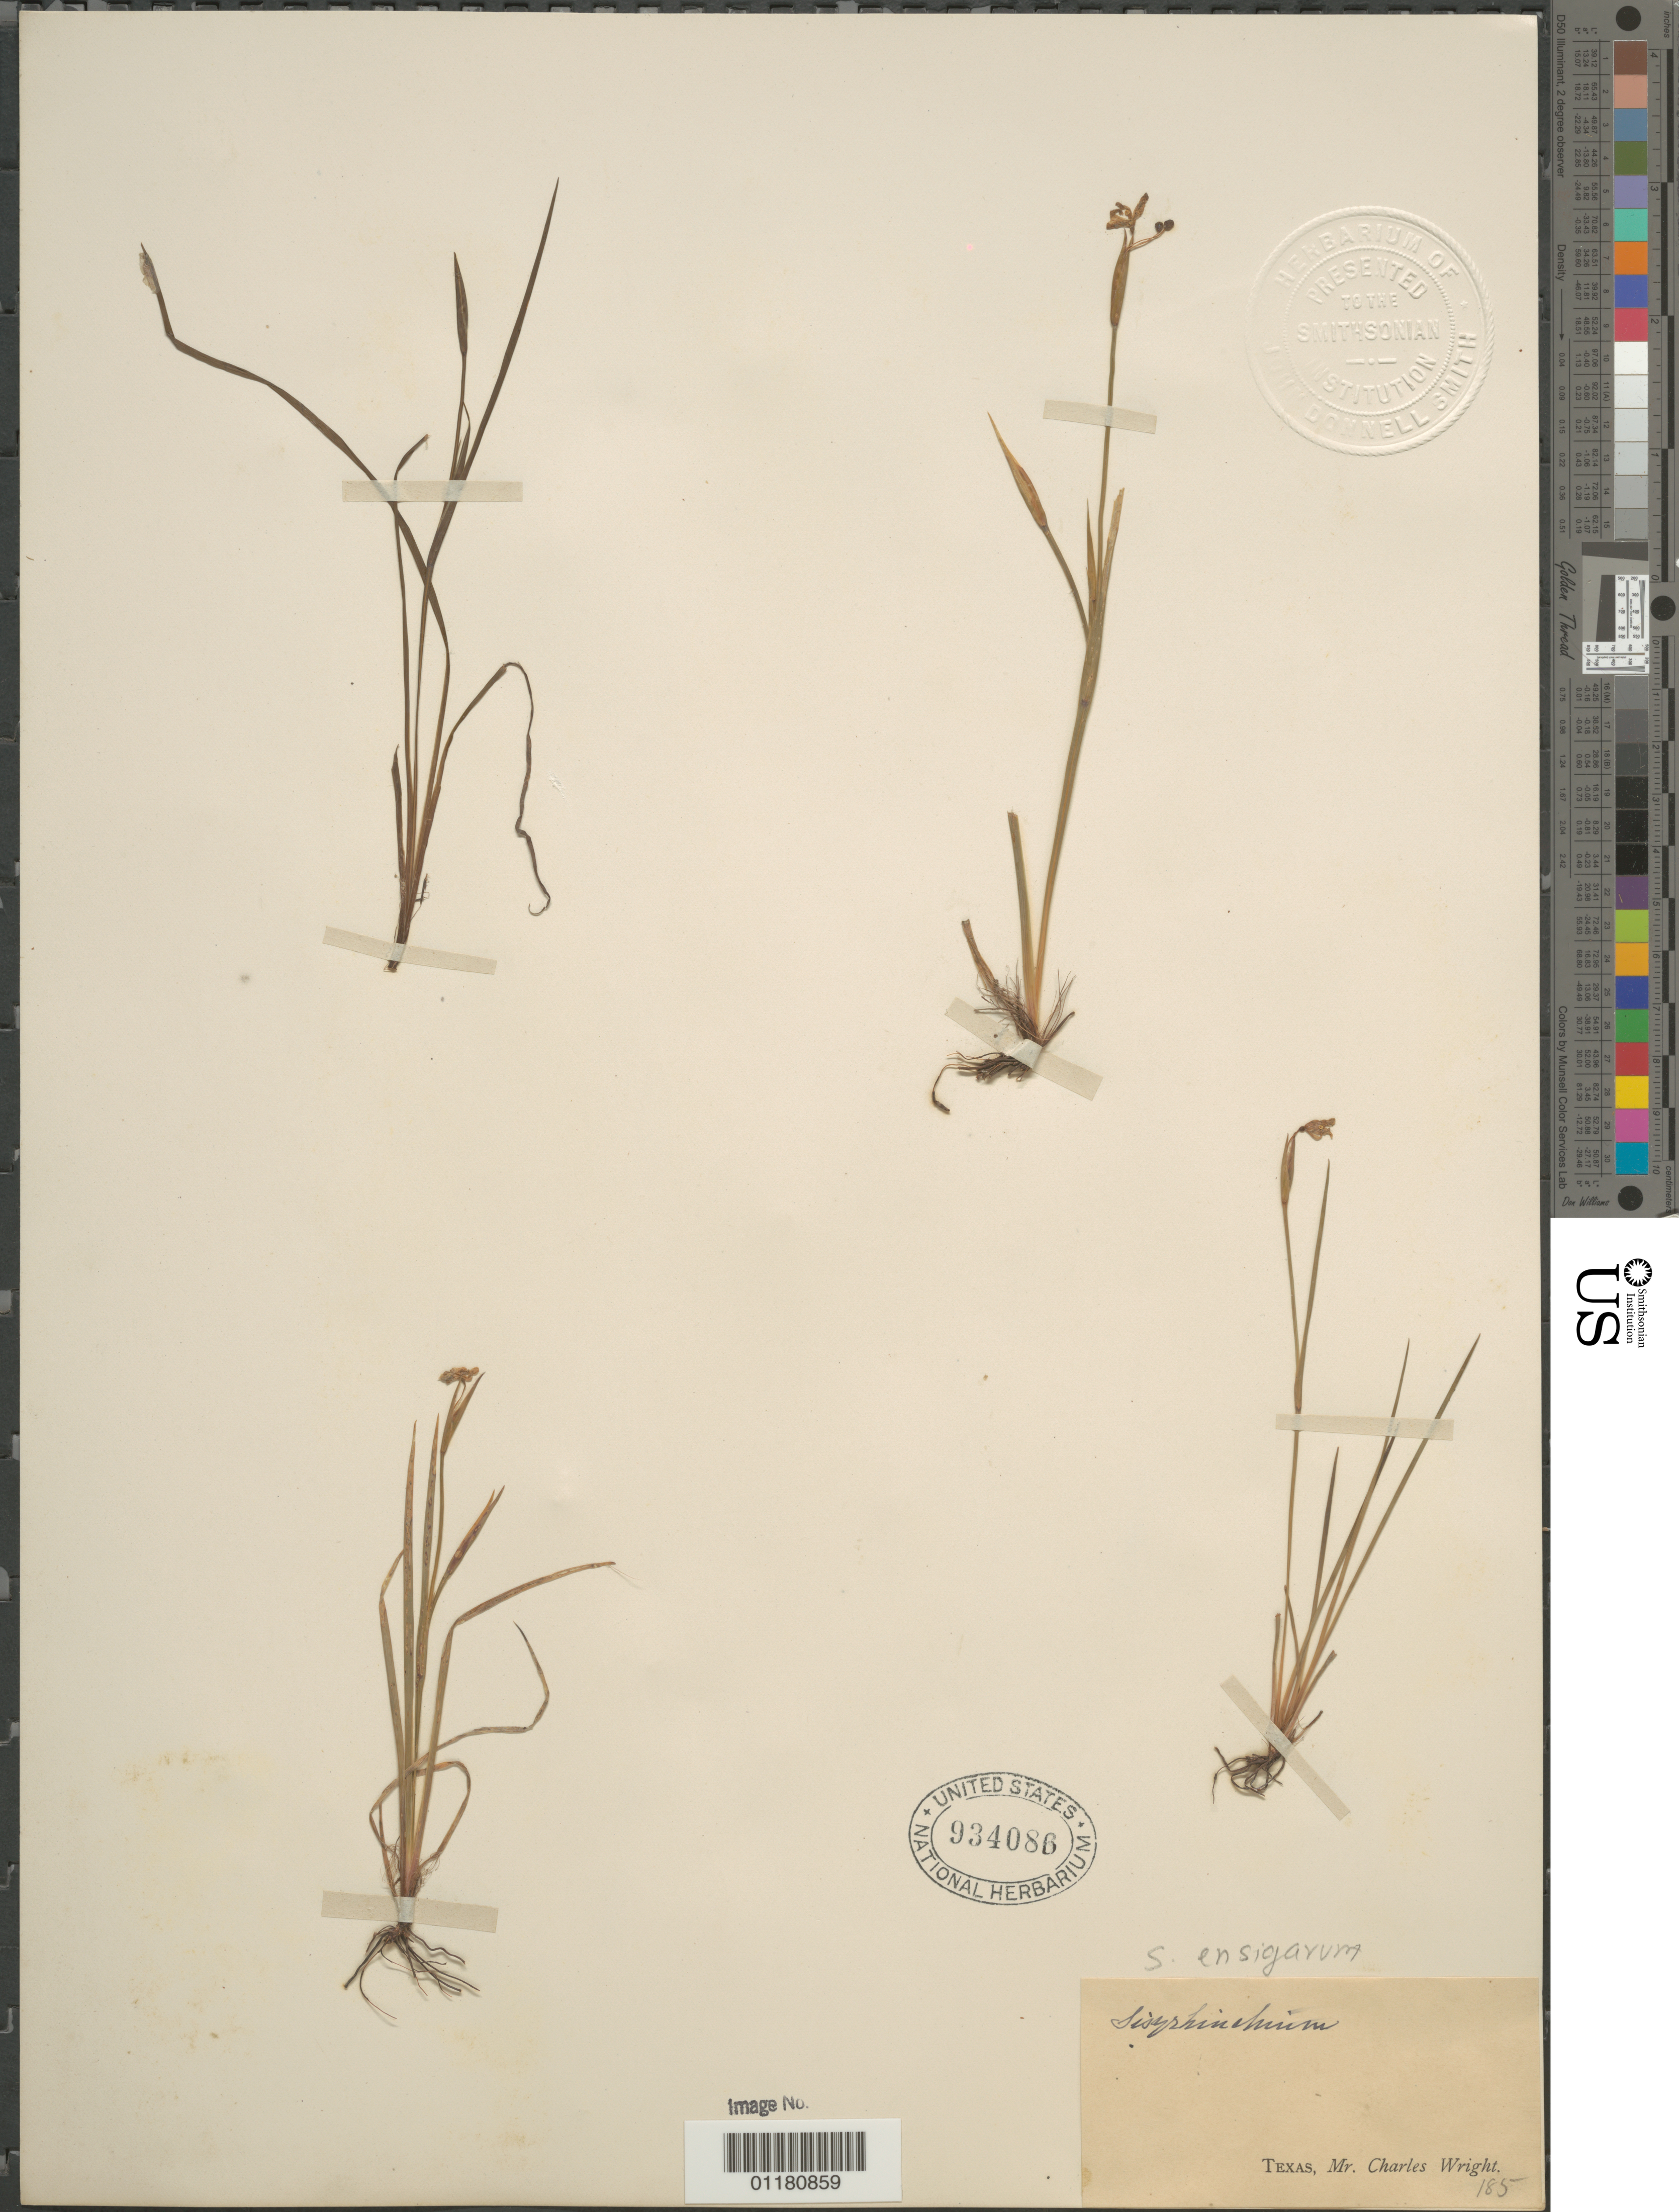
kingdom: Plantae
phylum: Tracheophyta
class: Liliopsida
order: Asparagales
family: Iridaceae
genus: Sisyrinchium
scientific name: Sisyrinchium ensigerum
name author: E.P. Bicknell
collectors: C. Wright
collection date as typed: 185-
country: United States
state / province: Texas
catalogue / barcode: US 934086